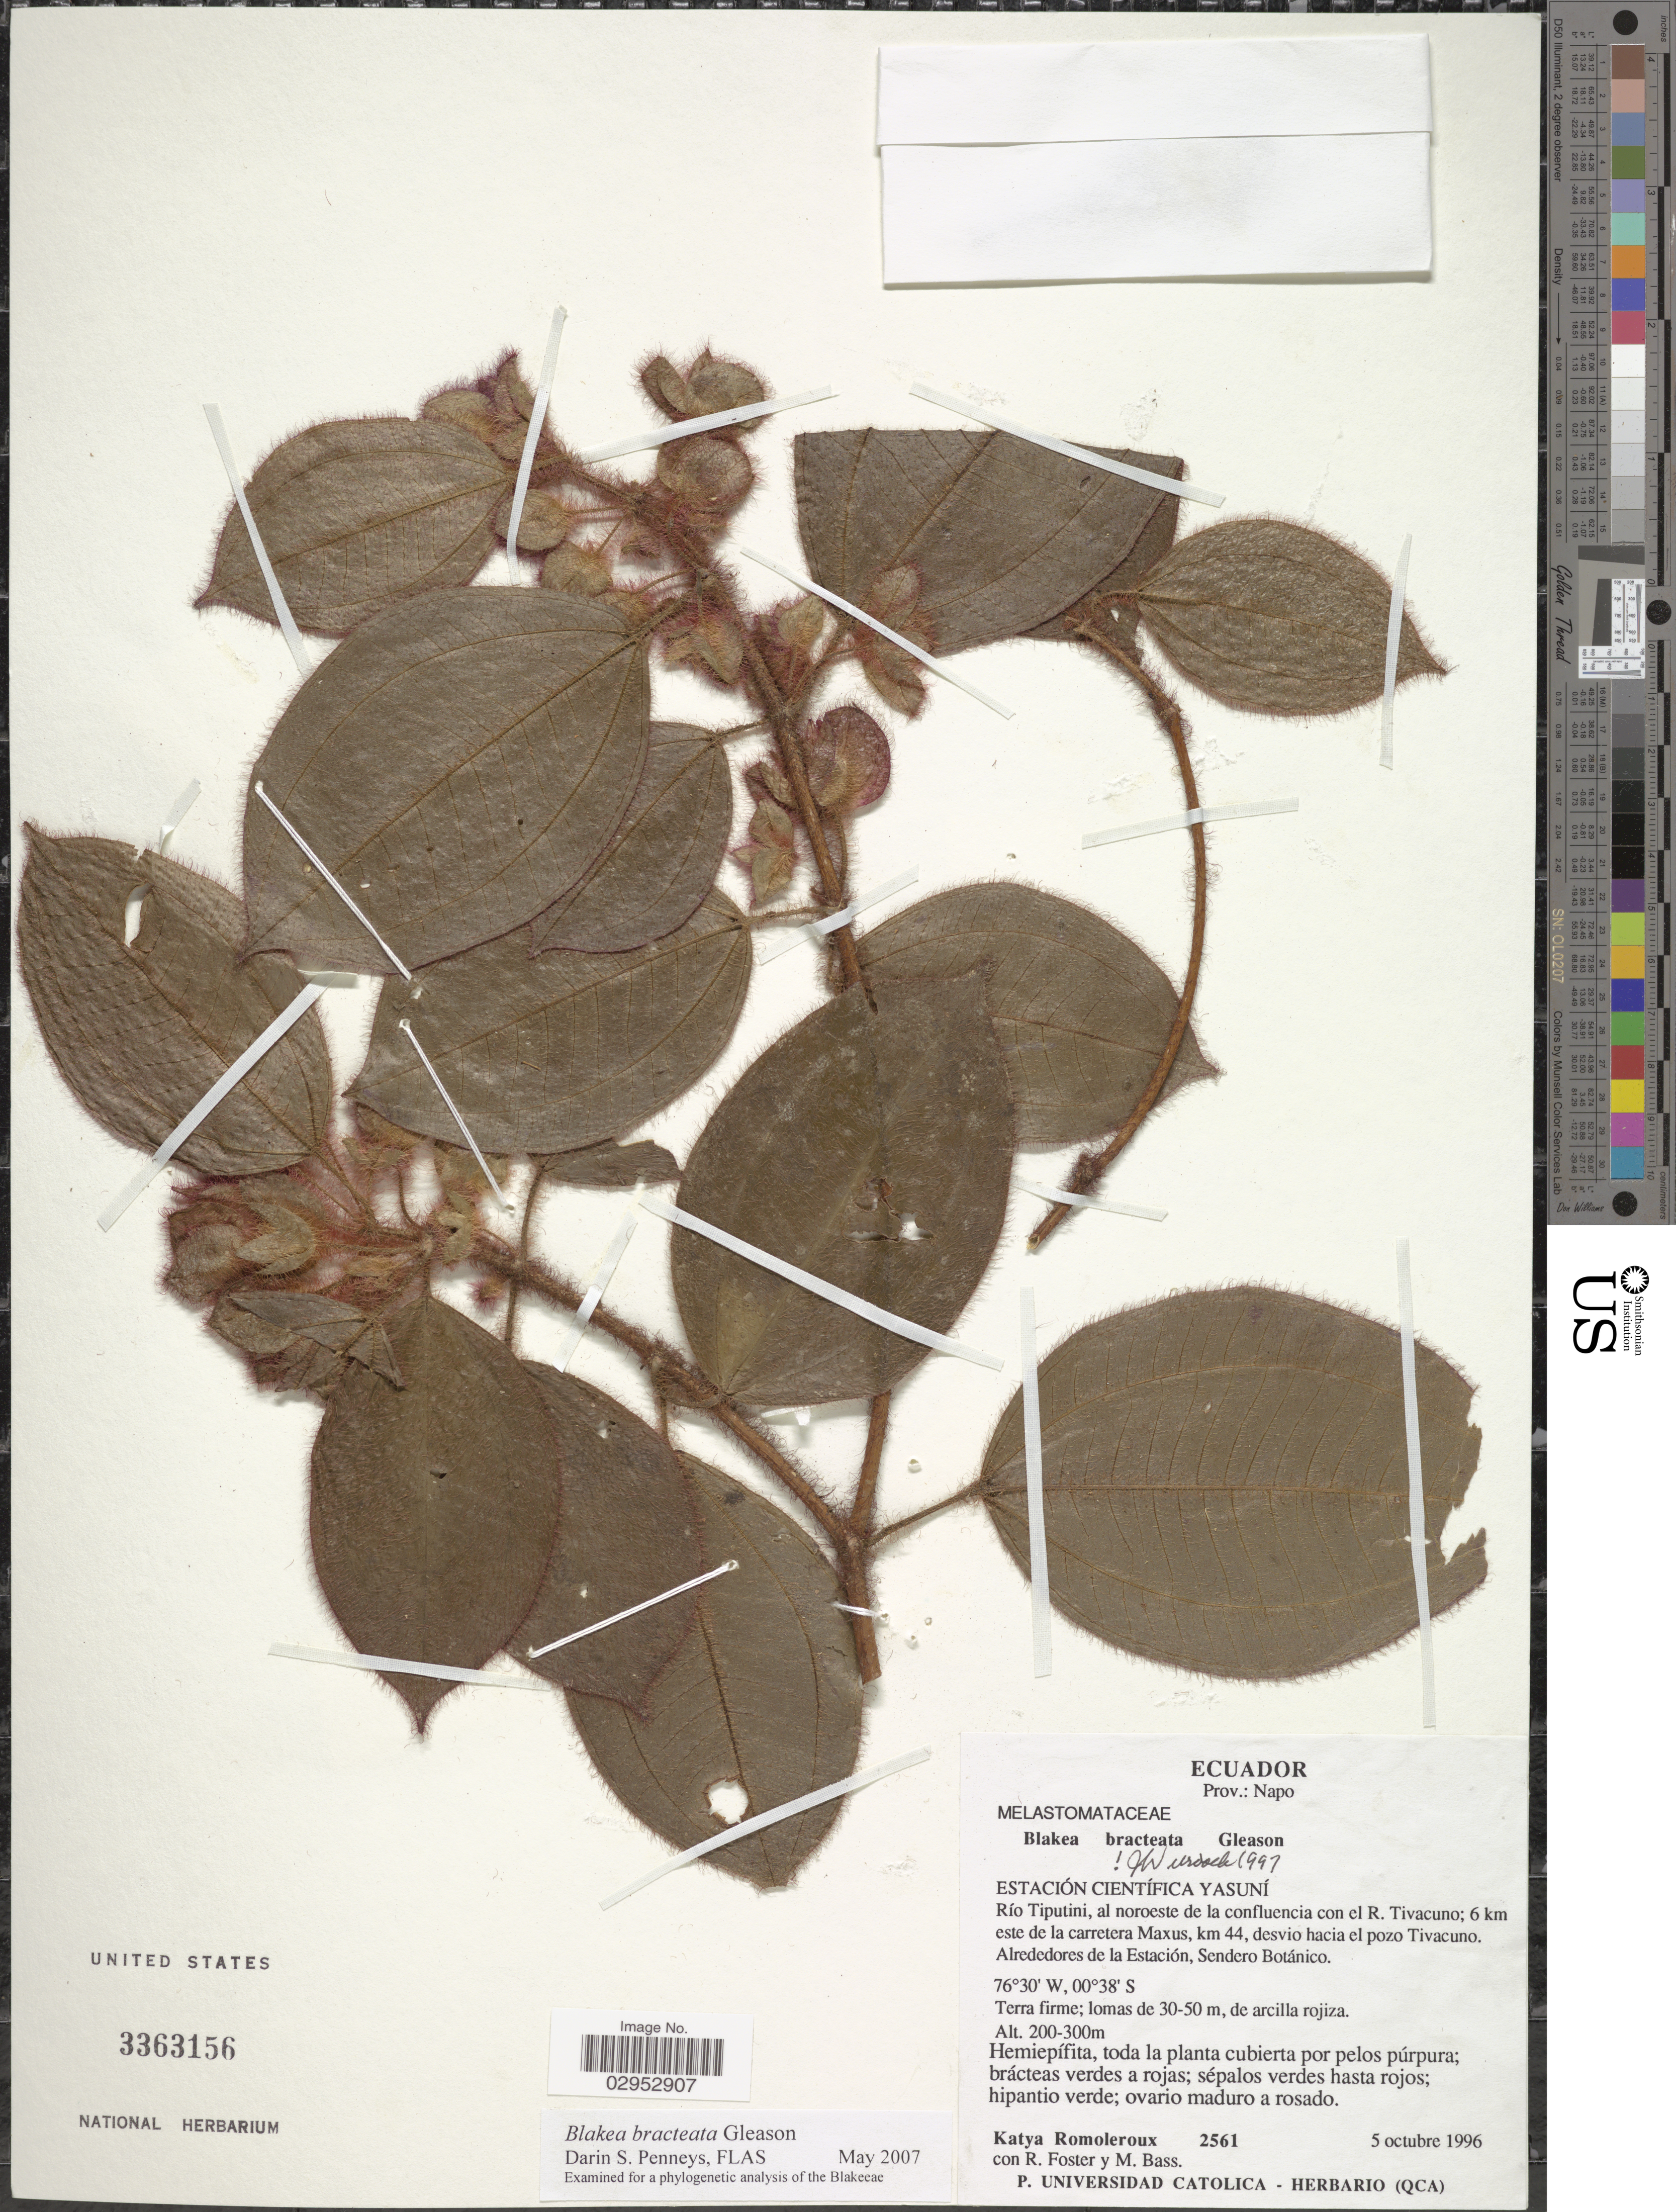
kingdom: Plantae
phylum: Tracheophyta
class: Magnoliopsida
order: Myrtales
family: Melastomataceae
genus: Blakea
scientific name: Blakea bracteata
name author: Gleason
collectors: K. Romoleroux, R. Foster & M. Bass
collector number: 2561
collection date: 1996-10-05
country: Ecuador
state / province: Napo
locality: Estación Científica Yasuní. Río Tiputini, al noroeste de la confluencia con el R. Tivacuno; 6 km este de la carretera Maxus, km 44, desvio hacia el pozo Tivacuno. Alrededores de la Estacíon, Sendero Botánico.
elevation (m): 200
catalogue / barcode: US 3363156